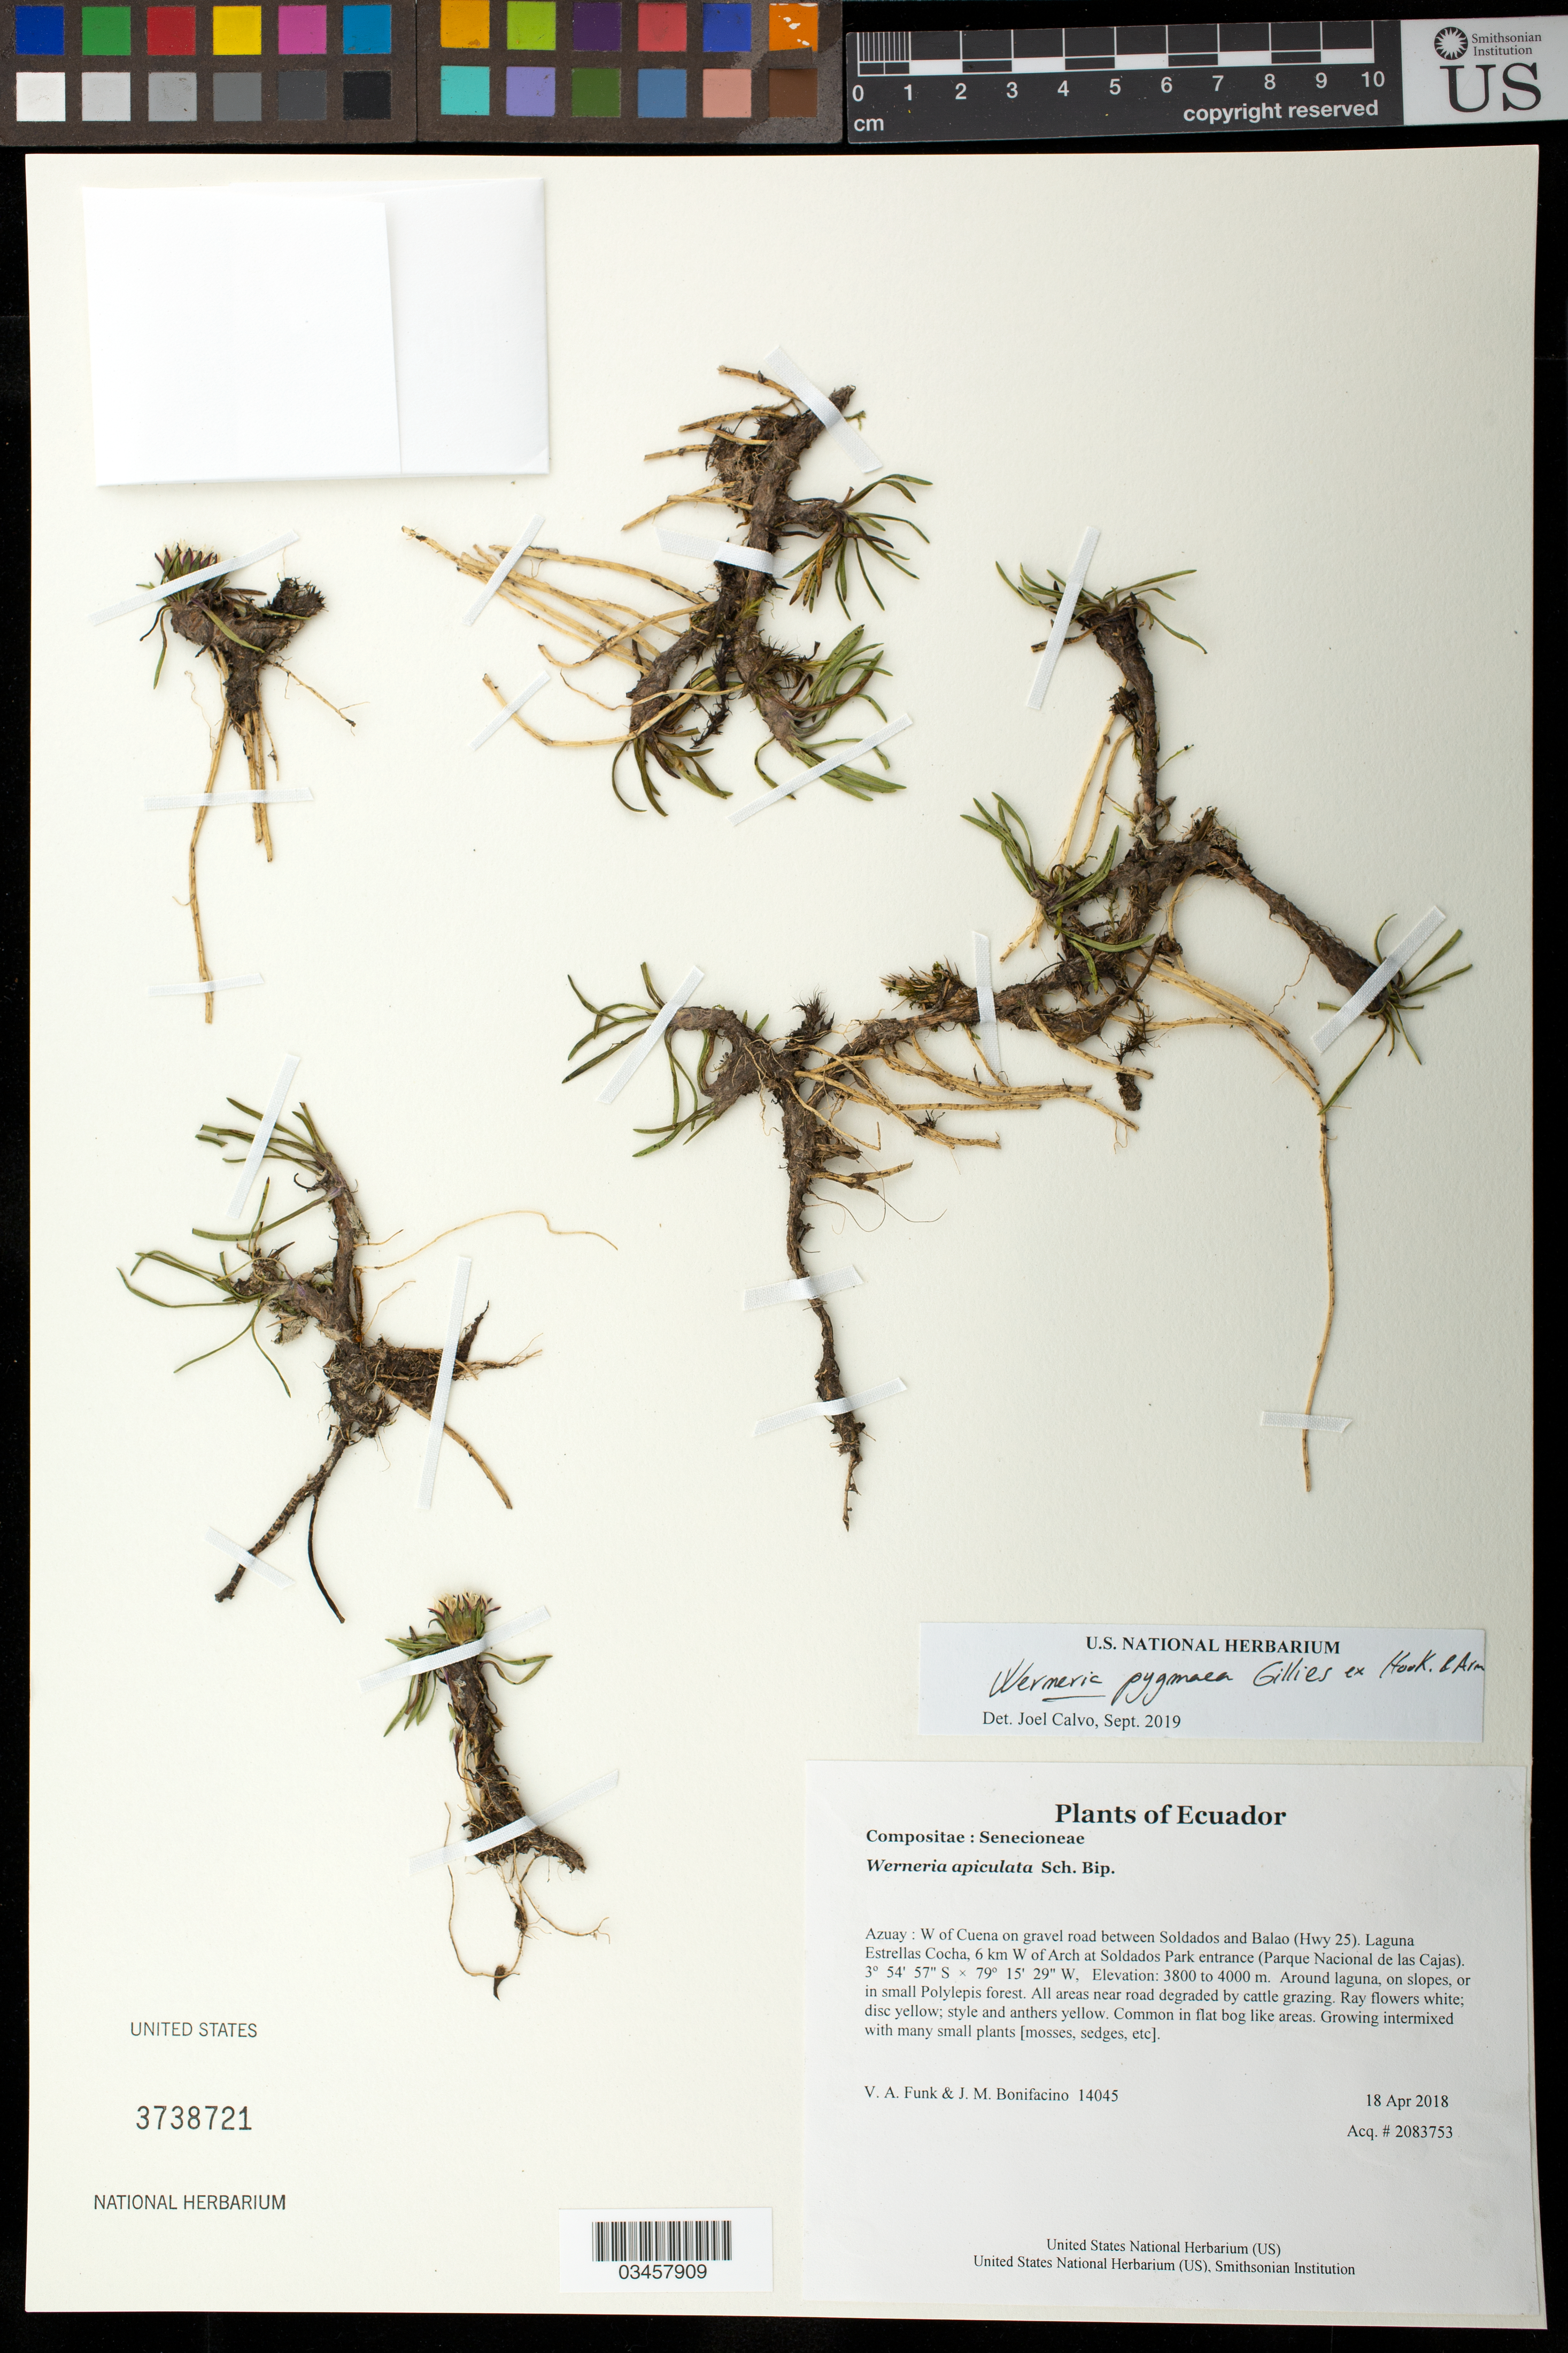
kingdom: Plantae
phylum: Tracheophyta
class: Magnoliopsida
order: Asterales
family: Asteraceae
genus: Werneria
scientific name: Werneria pygmaea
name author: Gillies ex Hook. & Arn.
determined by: Calvo, Joel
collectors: V. Funk & M. Bonifacino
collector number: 14045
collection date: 2018-04-18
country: Ecuador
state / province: Azuay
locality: W of Cuena on gravel road between Soldados and Balao (Hwy 25). Laguna Estrellas Cocha, 6 km W of Arch at Soldados Park entrance (Parque Nacional de las Cajas).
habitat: Around laguna, on slopes, or in small Polylepis forest. All areas near road degraded by cattle grazing.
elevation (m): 3800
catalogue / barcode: US 3738721